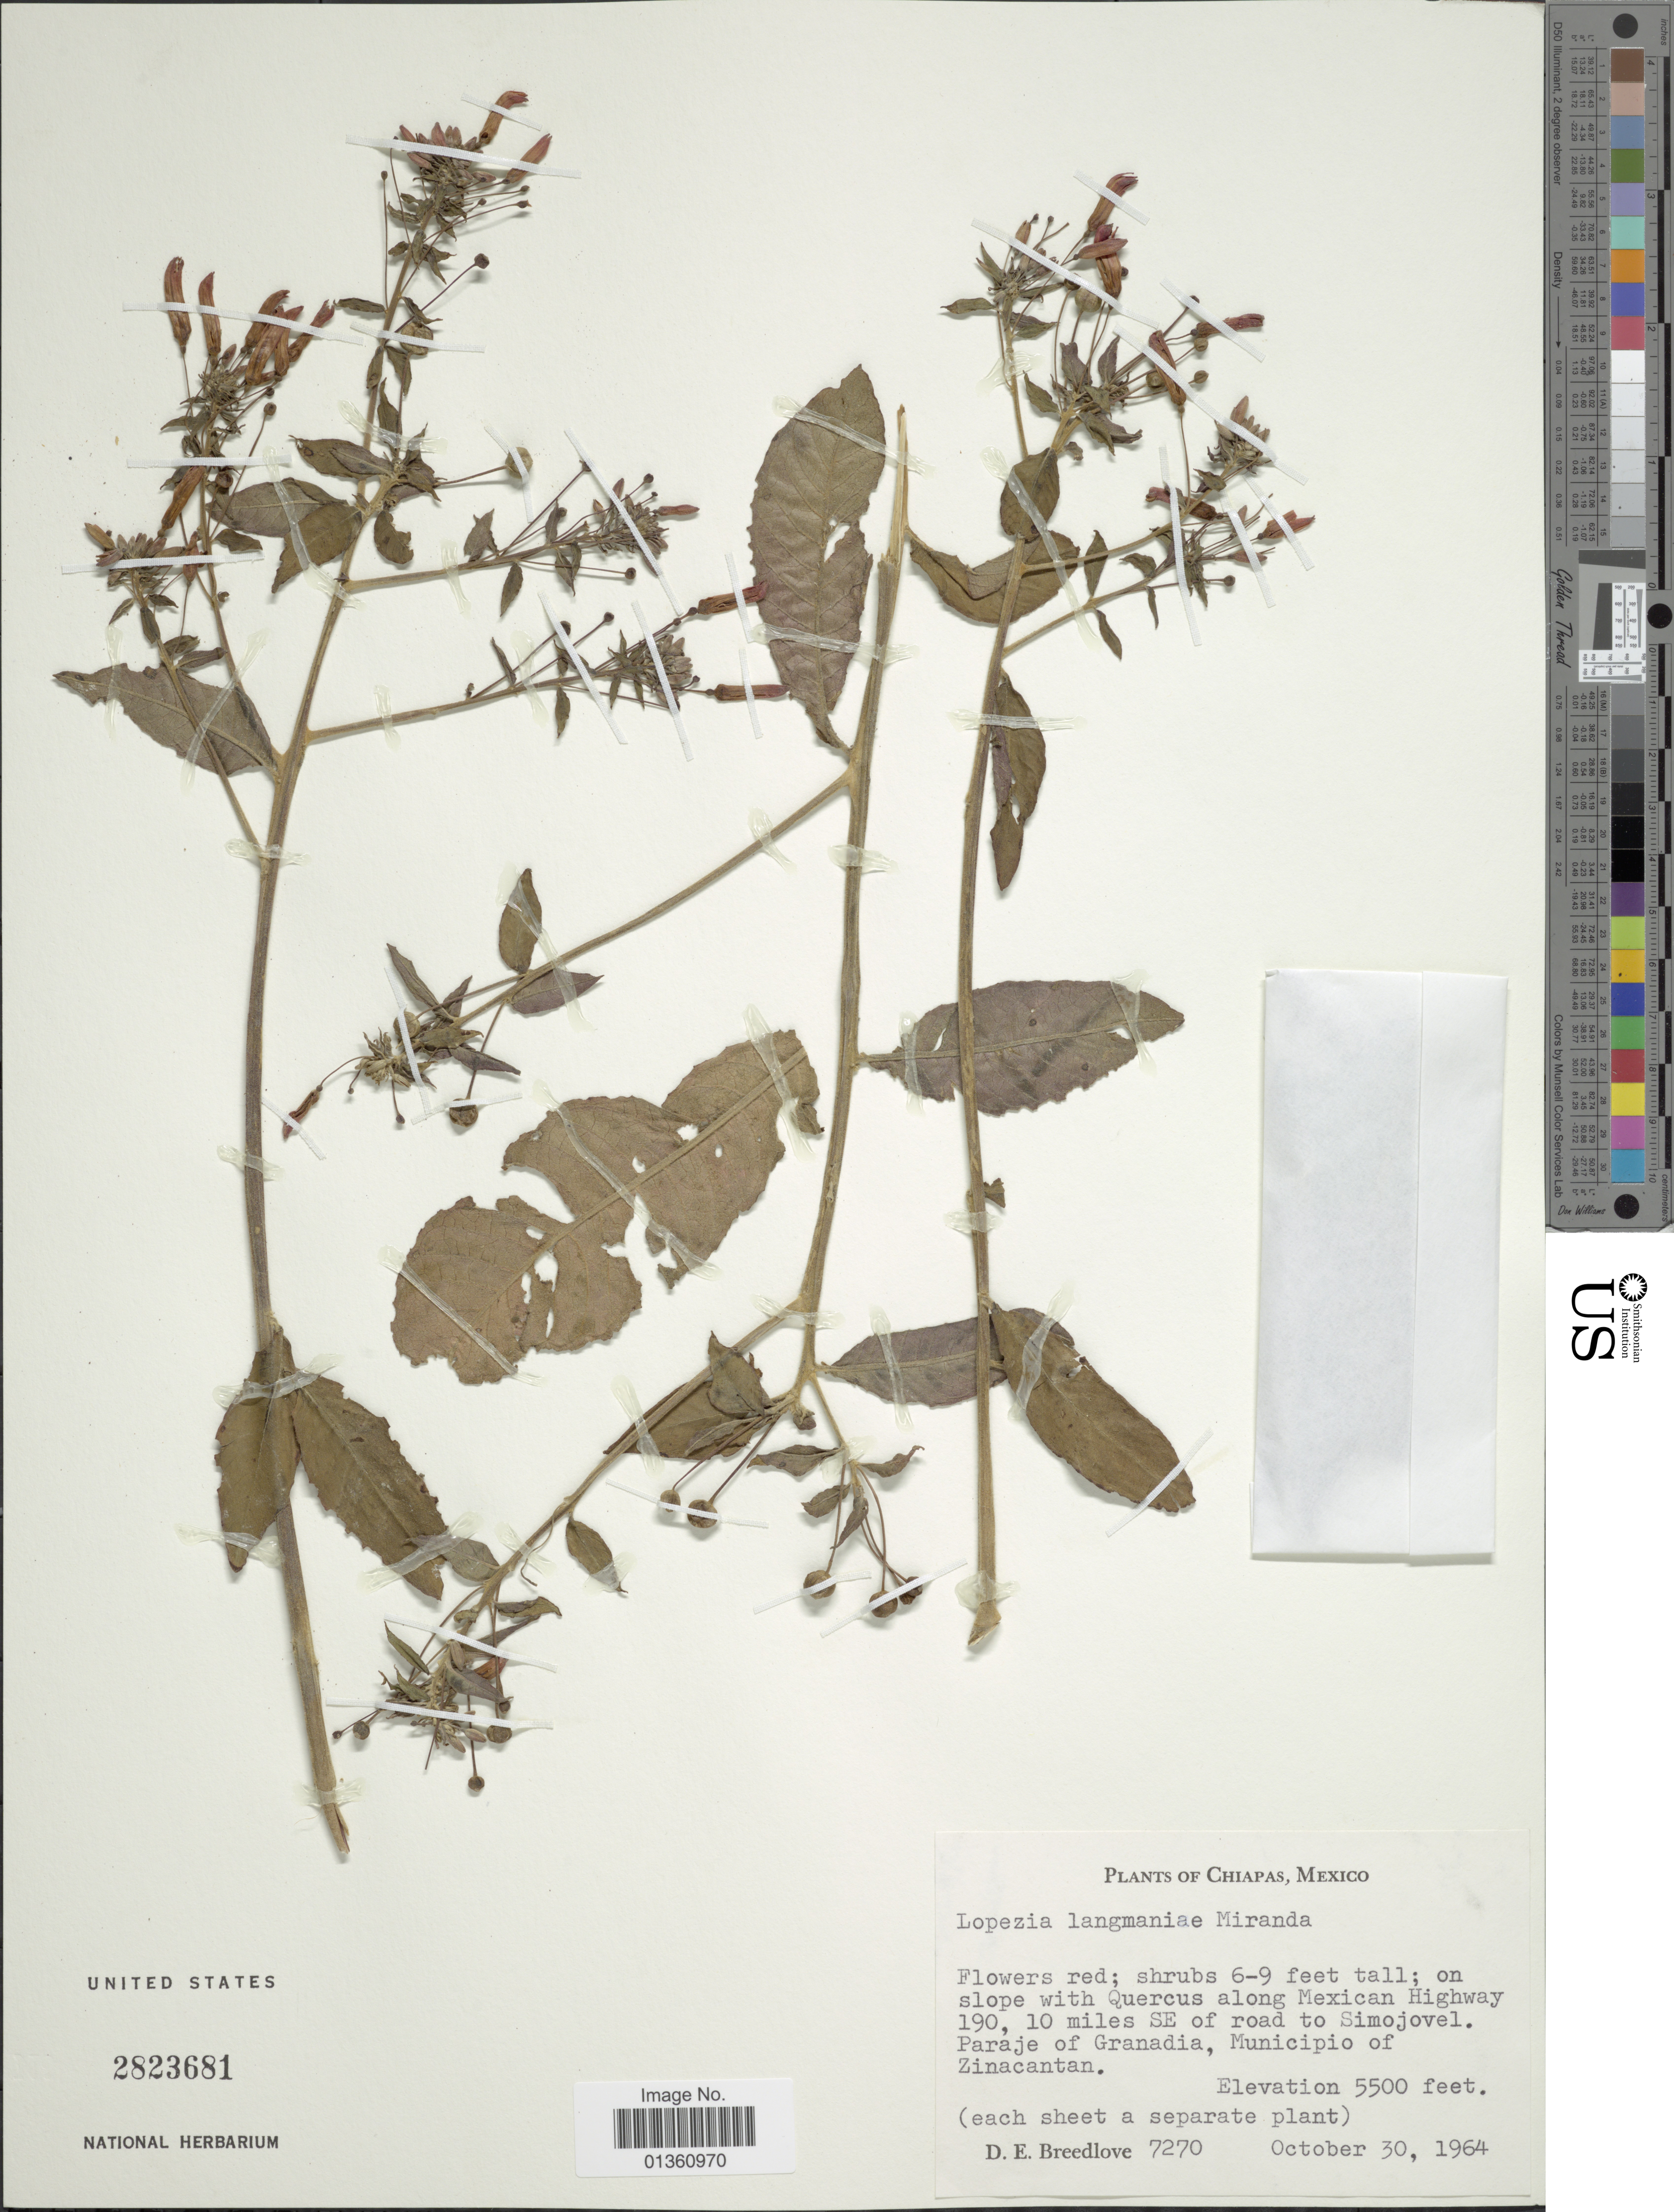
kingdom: Plantae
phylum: Tracheophyta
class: Magnoliopsida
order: Myrtales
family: Onagraceae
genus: Lopezia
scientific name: Lopezia langmaniae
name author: Miranda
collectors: D. E. Breedlove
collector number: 7270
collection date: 1964-10-30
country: Mexico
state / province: Chiapas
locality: On slope with Quercus along Mexican Highway 190, 10 miles SE of road to Simojovel. Paraje of Granadia, Municipio of Zinacantan.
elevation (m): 1676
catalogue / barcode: US 2823681